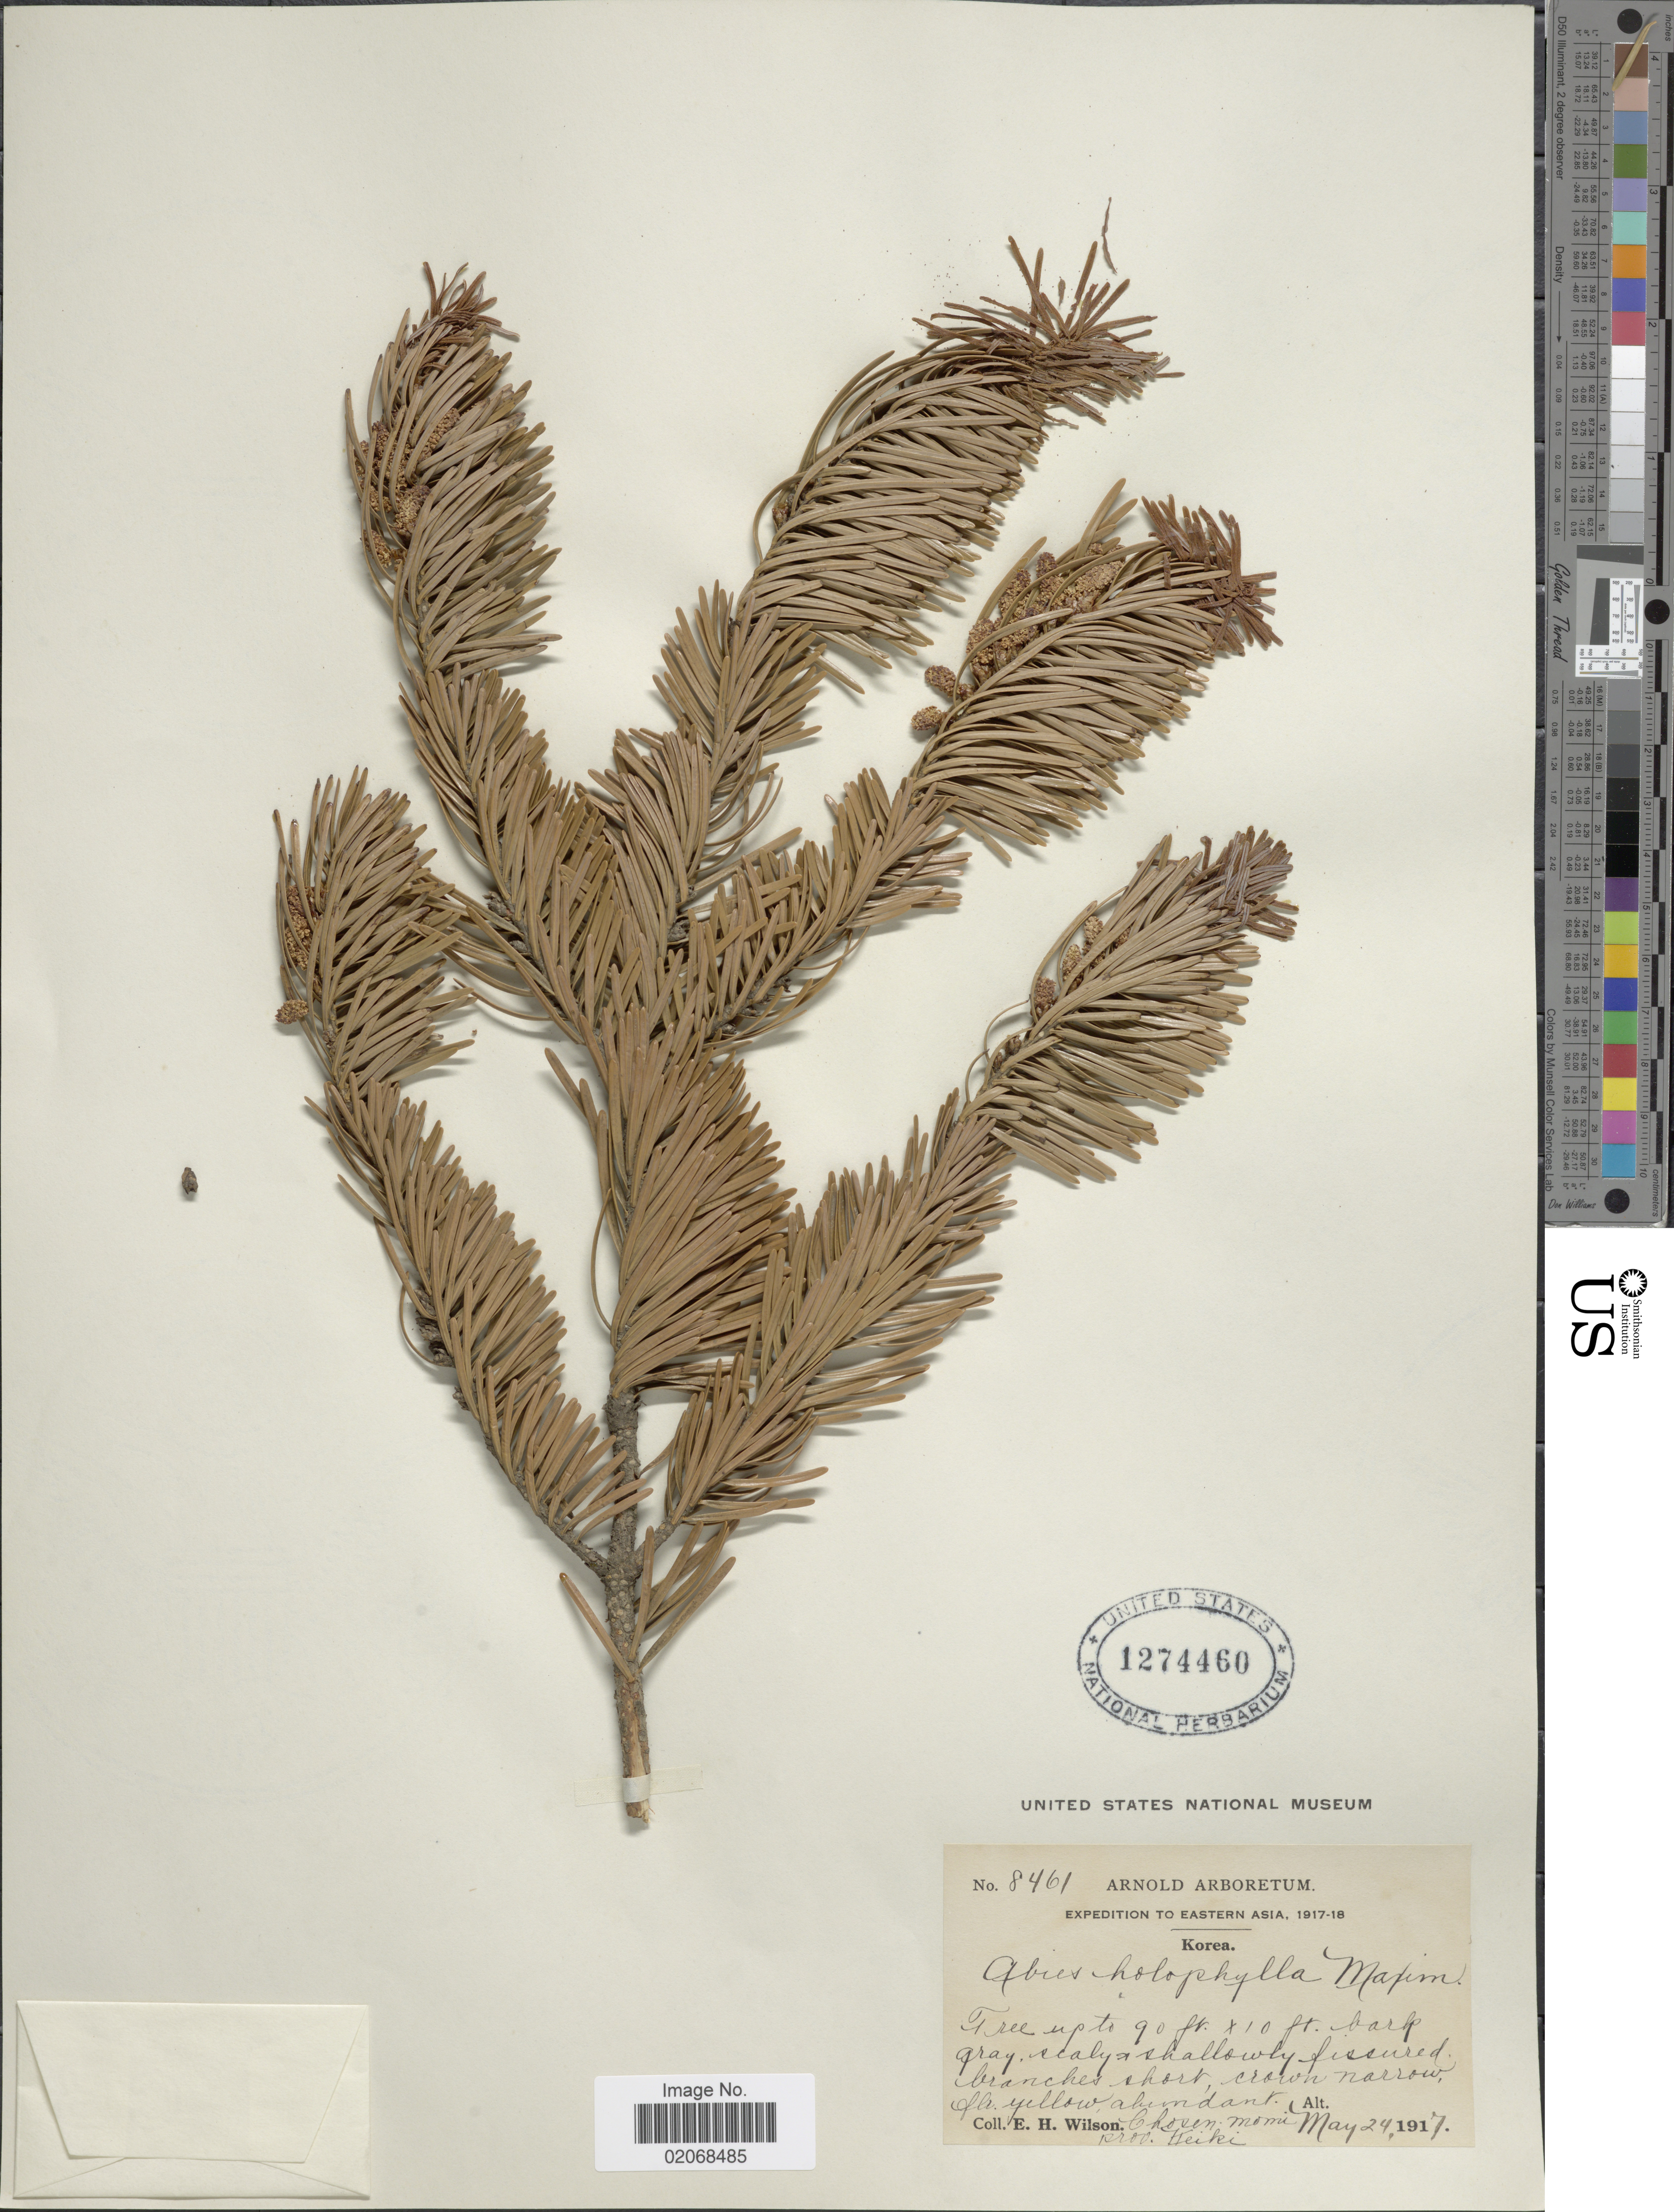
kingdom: Plantae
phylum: Tracheophyta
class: Pinopsida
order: Pinales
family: Pinaceae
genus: Abies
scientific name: Abies holophylla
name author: Maxim.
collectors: E. Wilson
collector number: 8461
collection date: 1917-05-24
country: North Korea / South Korea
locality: Chosen Momi, prov. Keiki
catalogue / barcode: US 1274460